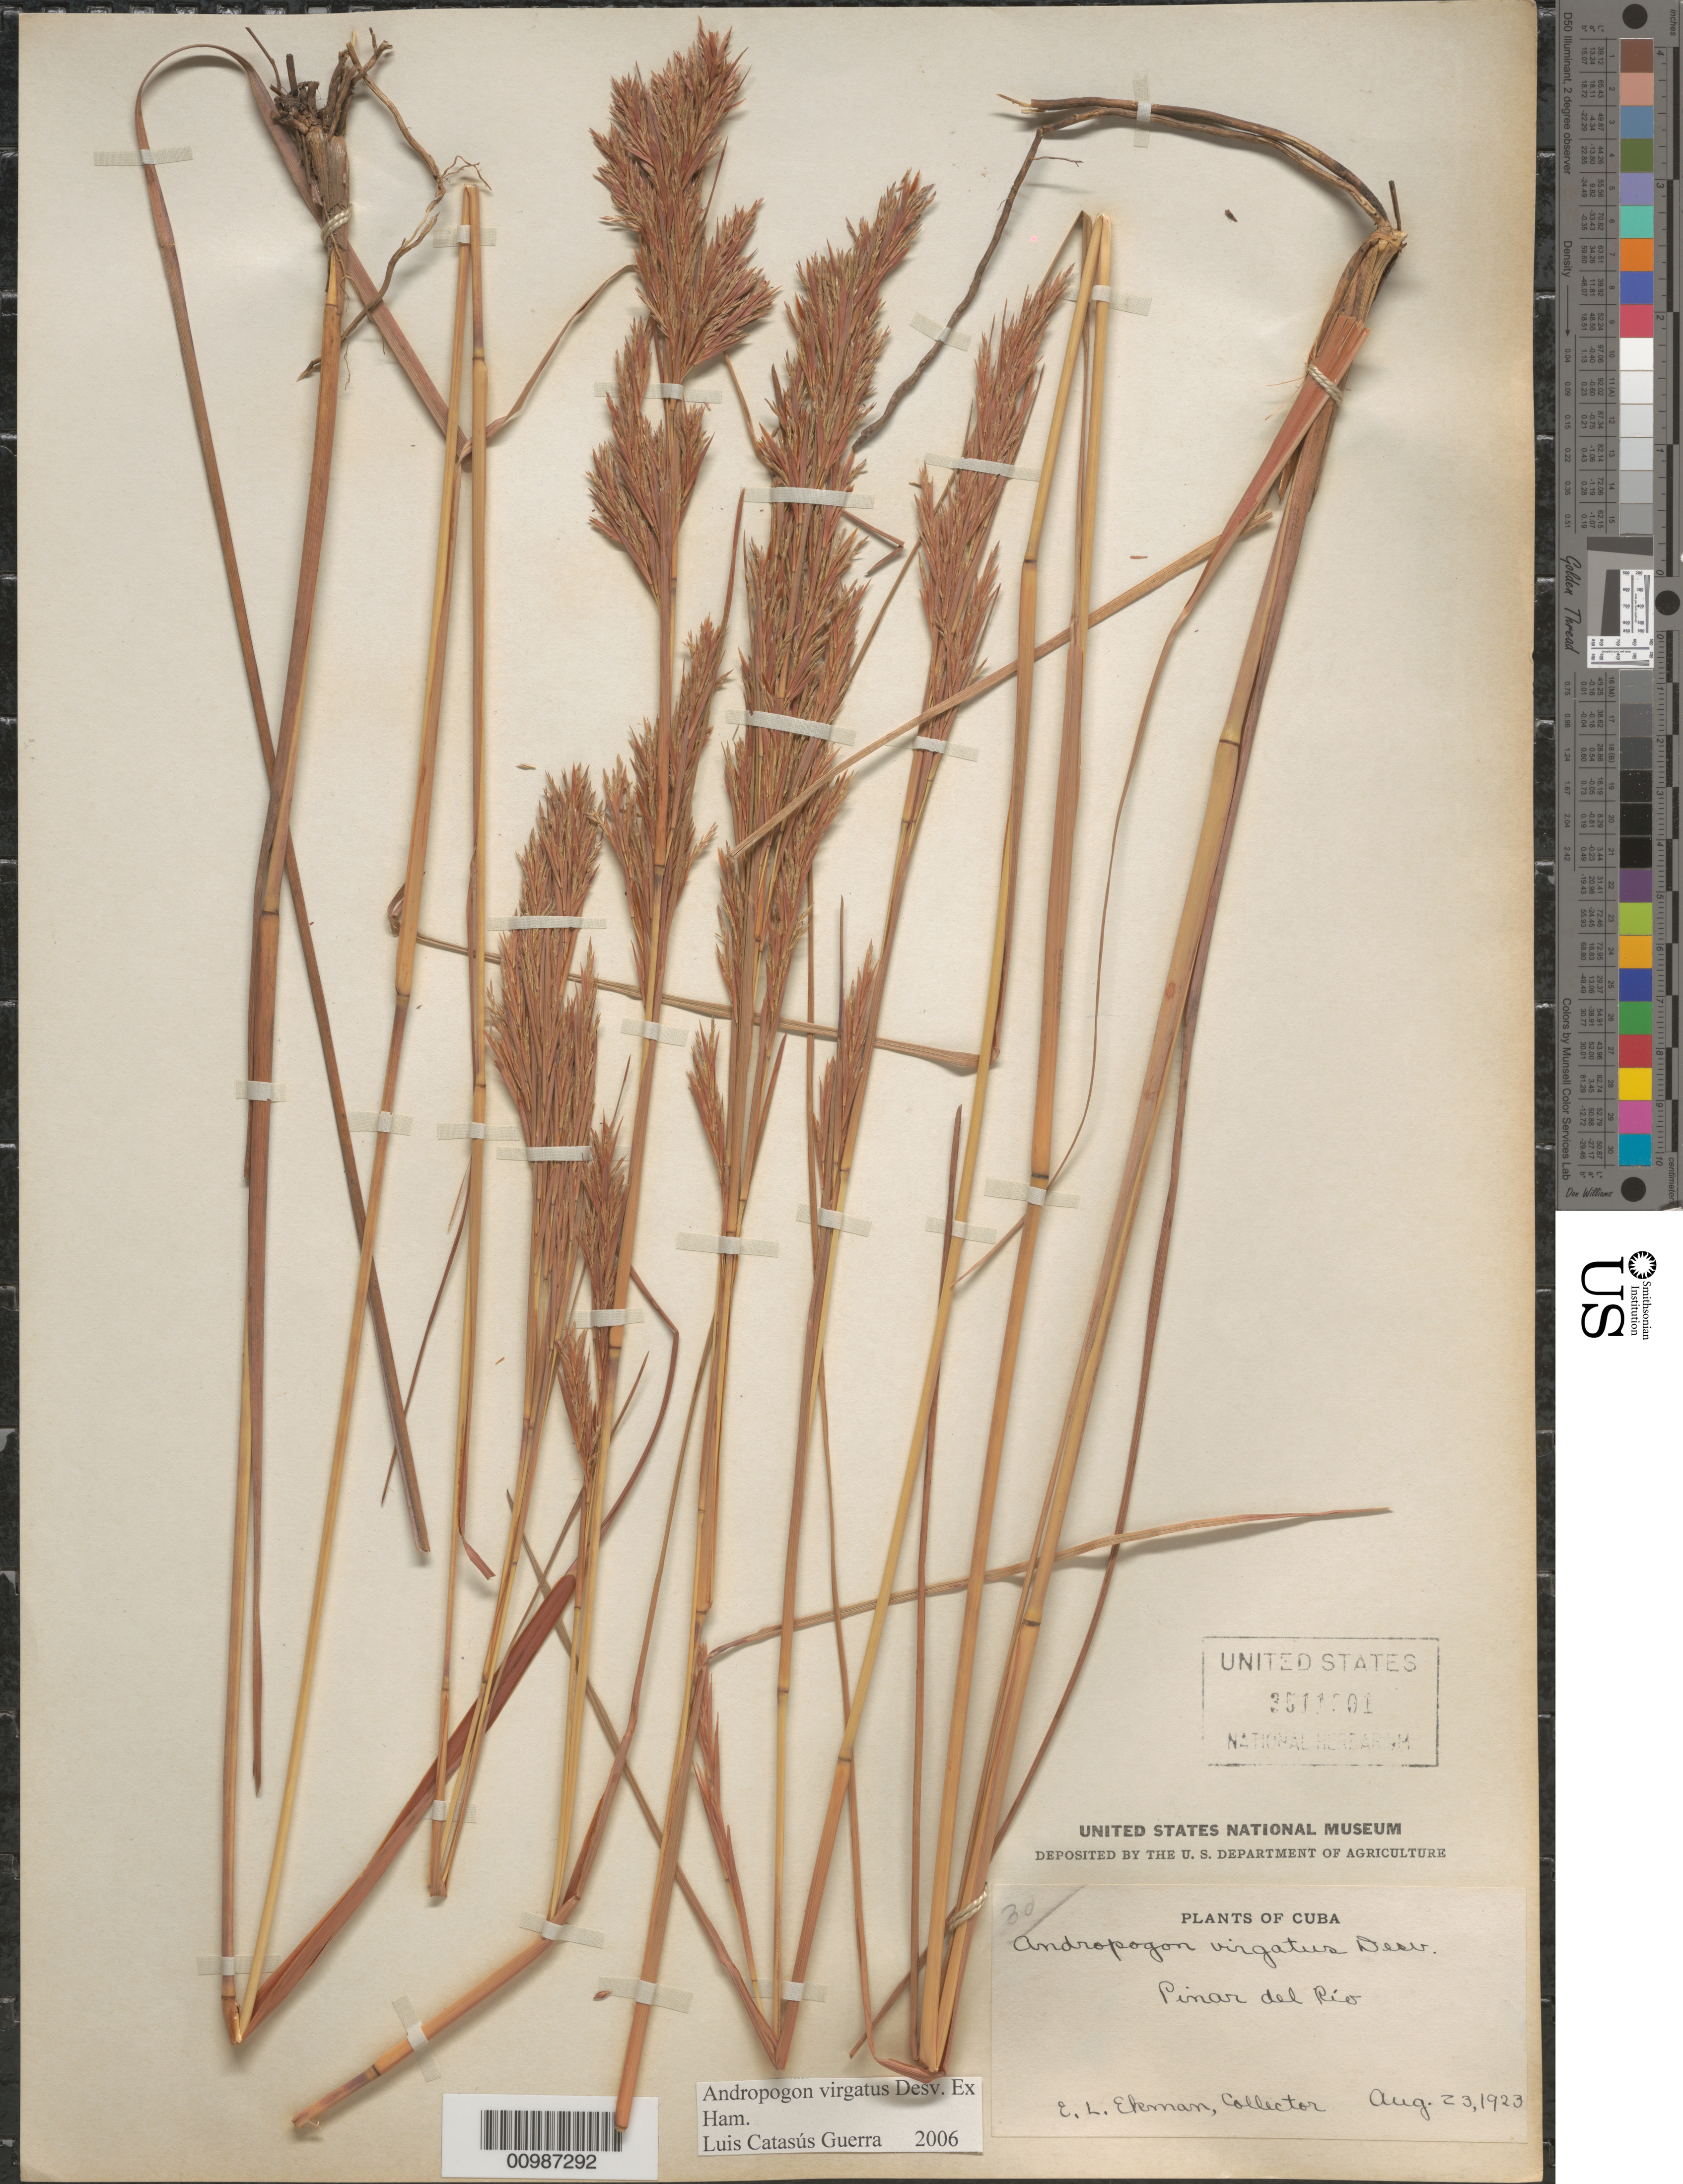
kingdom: Plantae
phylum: Tracheophyta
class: Liliopsida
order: Poales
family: Poaceae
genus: Andropogon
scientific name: Andropogon virgatus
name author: Desv. ex Ham.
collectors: E. L. Ekman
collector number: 30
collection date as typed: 23 Aug 1923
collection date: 1923-08-23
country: Cuba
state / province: Pinar del Rio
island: Cuba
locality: Pinar del Rio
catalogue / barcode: US 3511301